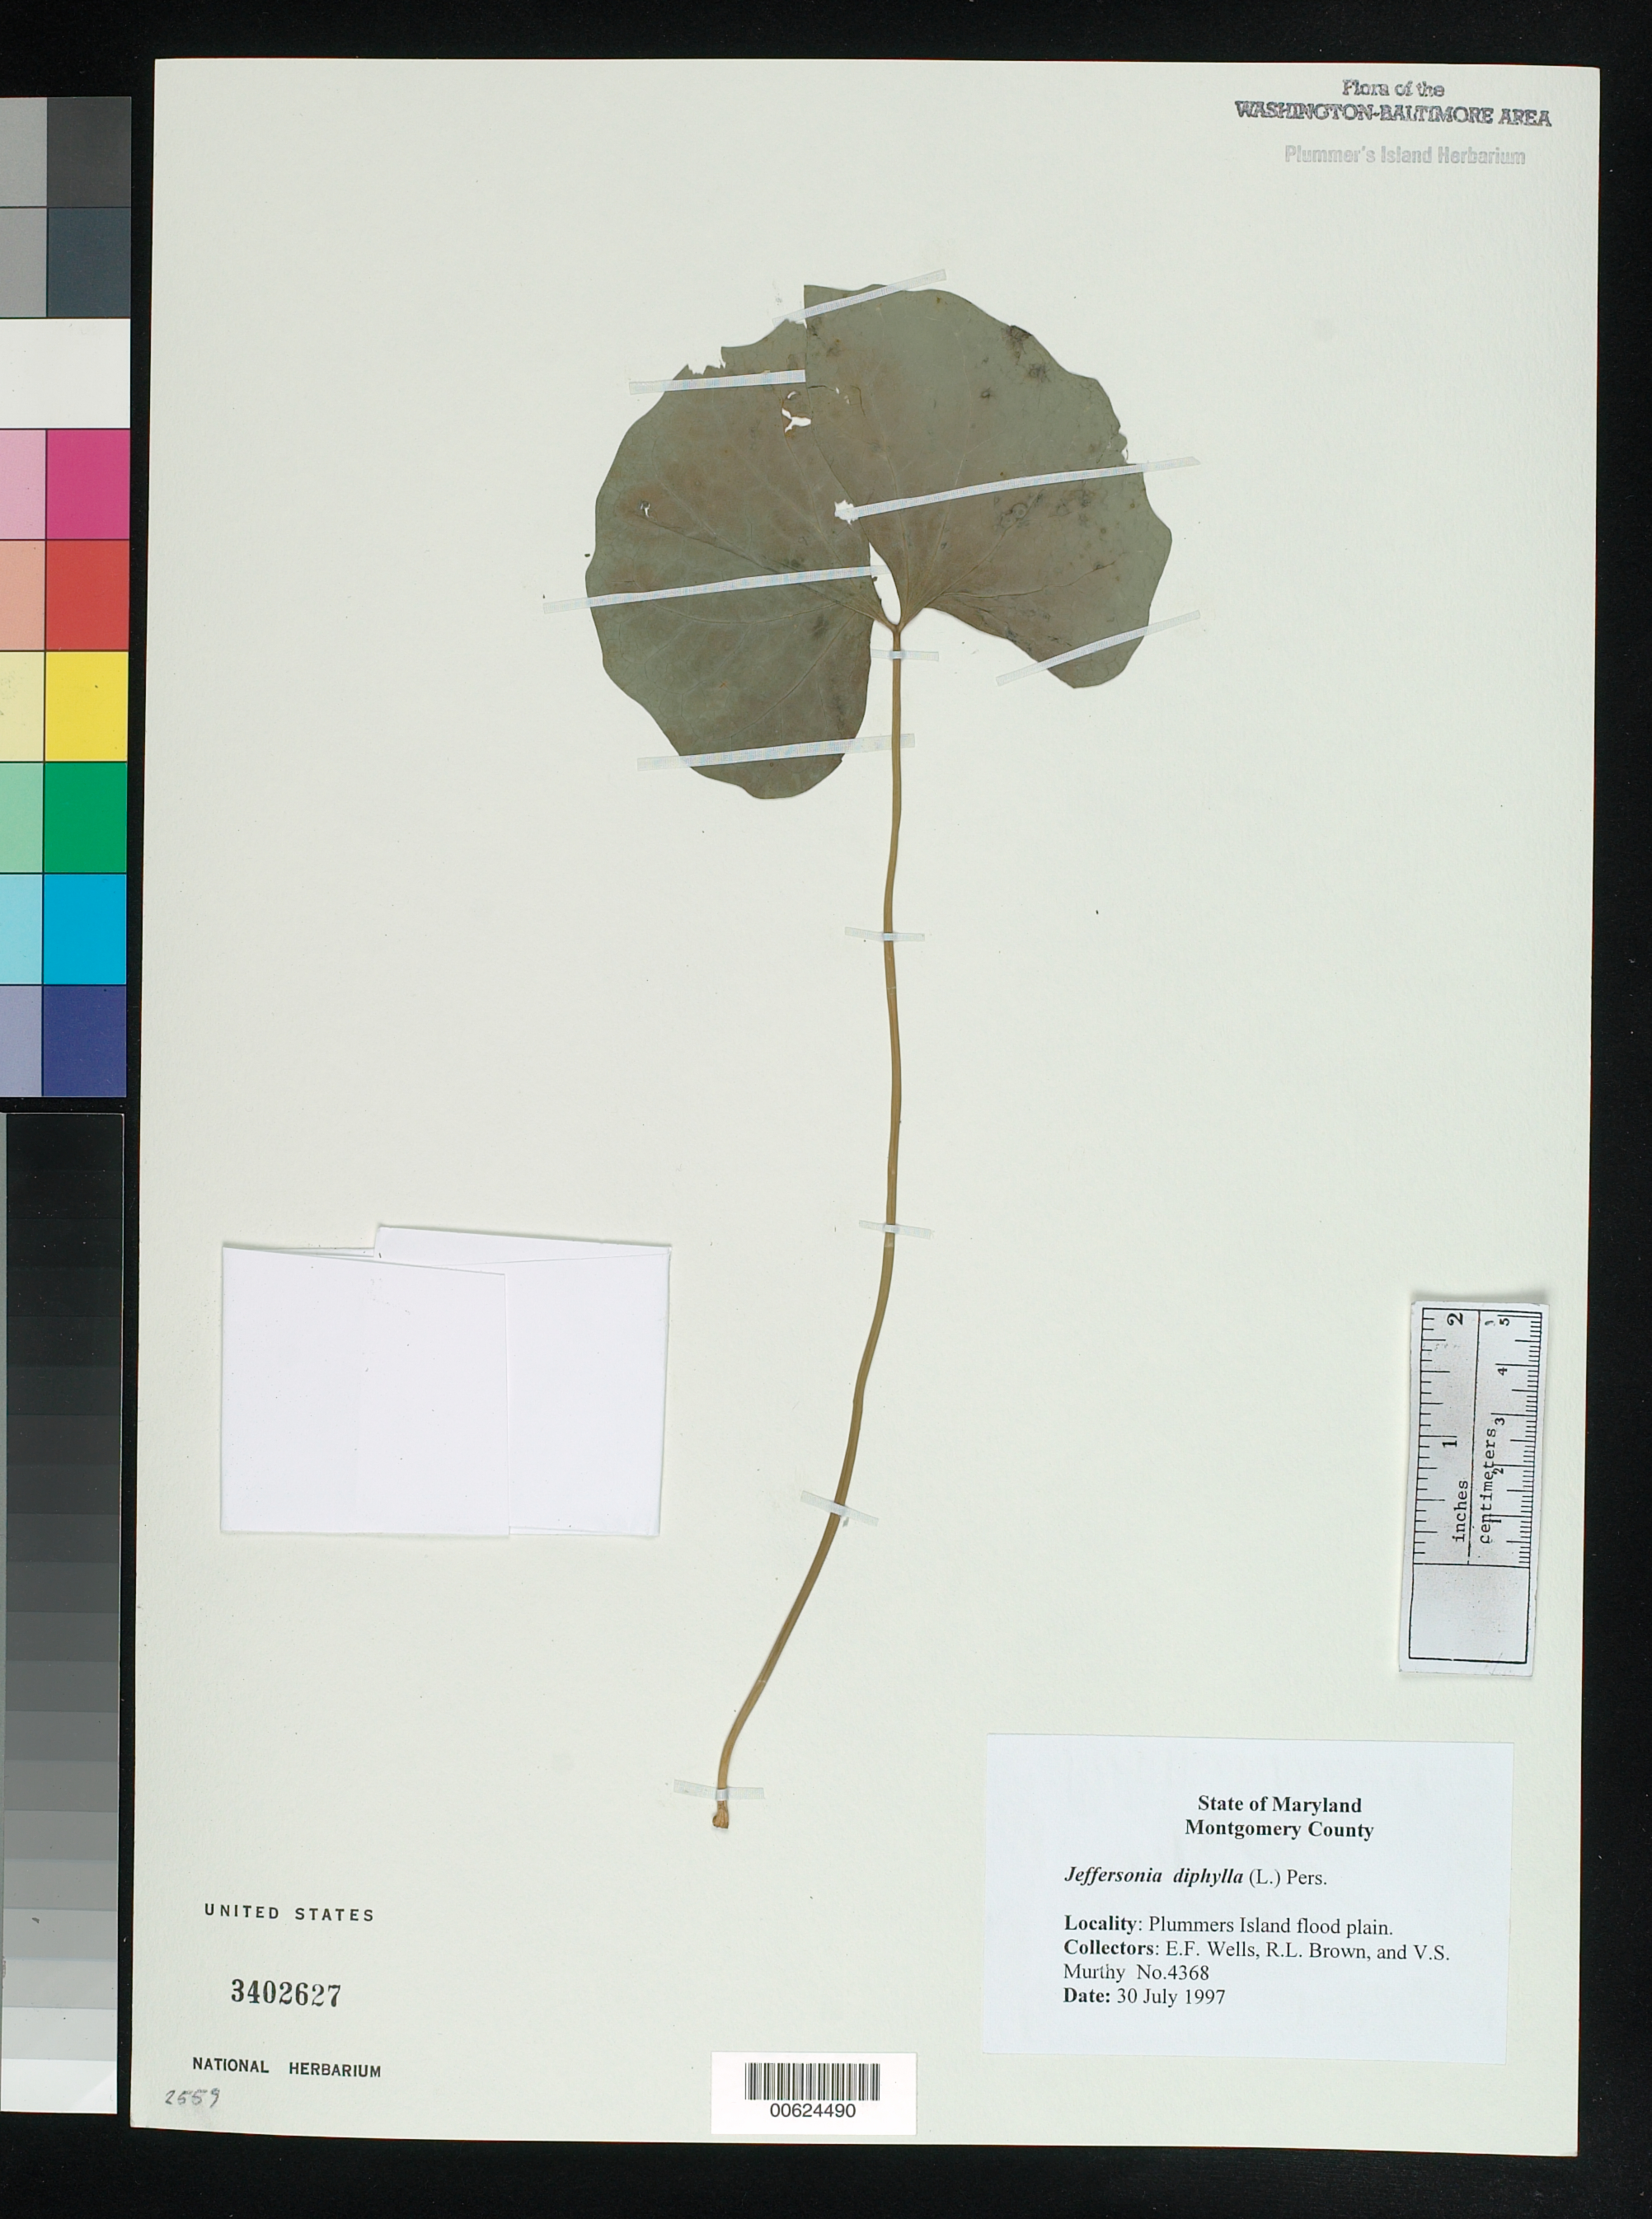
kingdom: Plantae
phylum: Tracheophyta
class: Magnoliopsida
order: Ranunculales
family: Berberidaceae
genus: Jeffersonia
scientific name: Jeffersonia diphylla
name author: (L.) Pers.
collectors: E. F. Wells, R. L. Brown & V. S. Murthy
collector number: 4368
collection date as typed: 30 Jul 1997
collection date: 1997-07-30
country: United States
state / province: Maryland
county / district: Montgomery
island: Plummers Island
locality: Flood plain of Plummers Island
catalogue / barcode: US 3402627